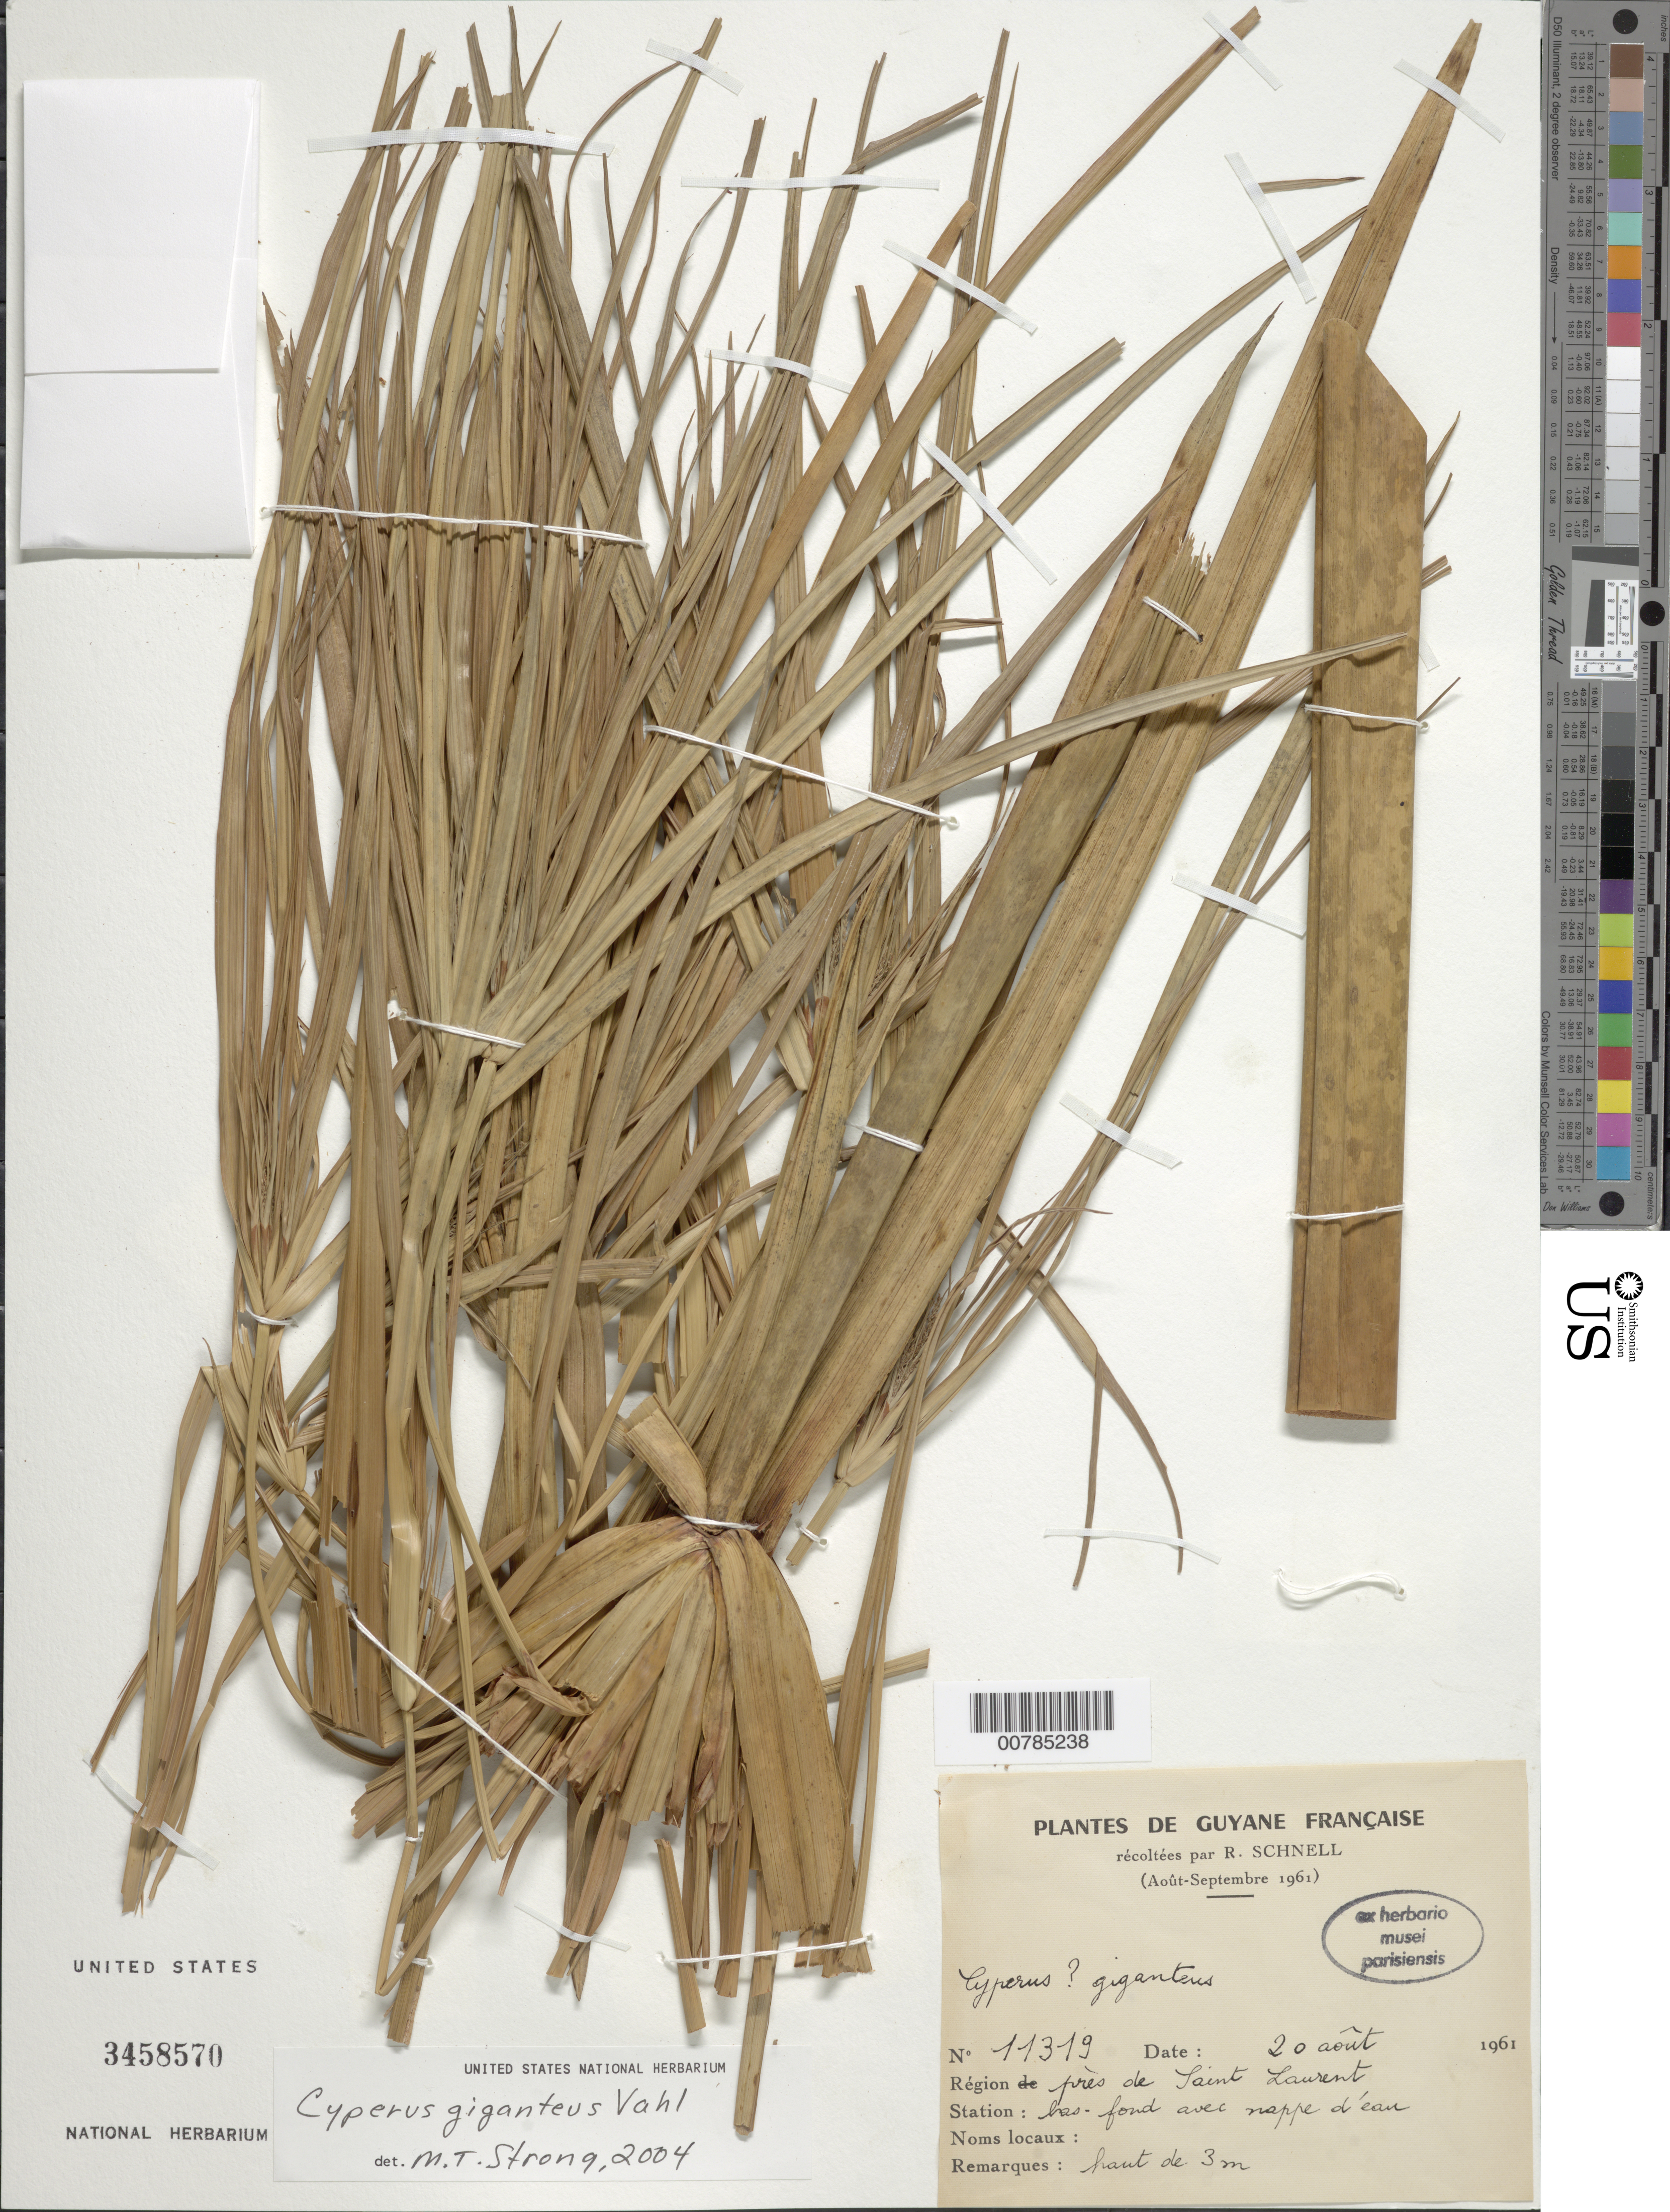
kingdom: Plantae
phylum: Tracheophyta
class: Liliopsida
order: Poales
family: Cyperaceae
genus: Cyperus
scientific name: Cyperus giganteus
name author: Vahl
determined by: Strong, M. T., (US), Smithsonian Institution - National Museum of Natural History (UNITED STATES)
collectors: R. A. Schnell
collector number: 11319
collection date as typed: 20-Aug-61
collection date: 1961-08-20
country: French Guiana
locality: Saint-Laurent du Maroni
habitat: Bas-fond avec nappe d'eau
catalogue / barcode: US 3458570